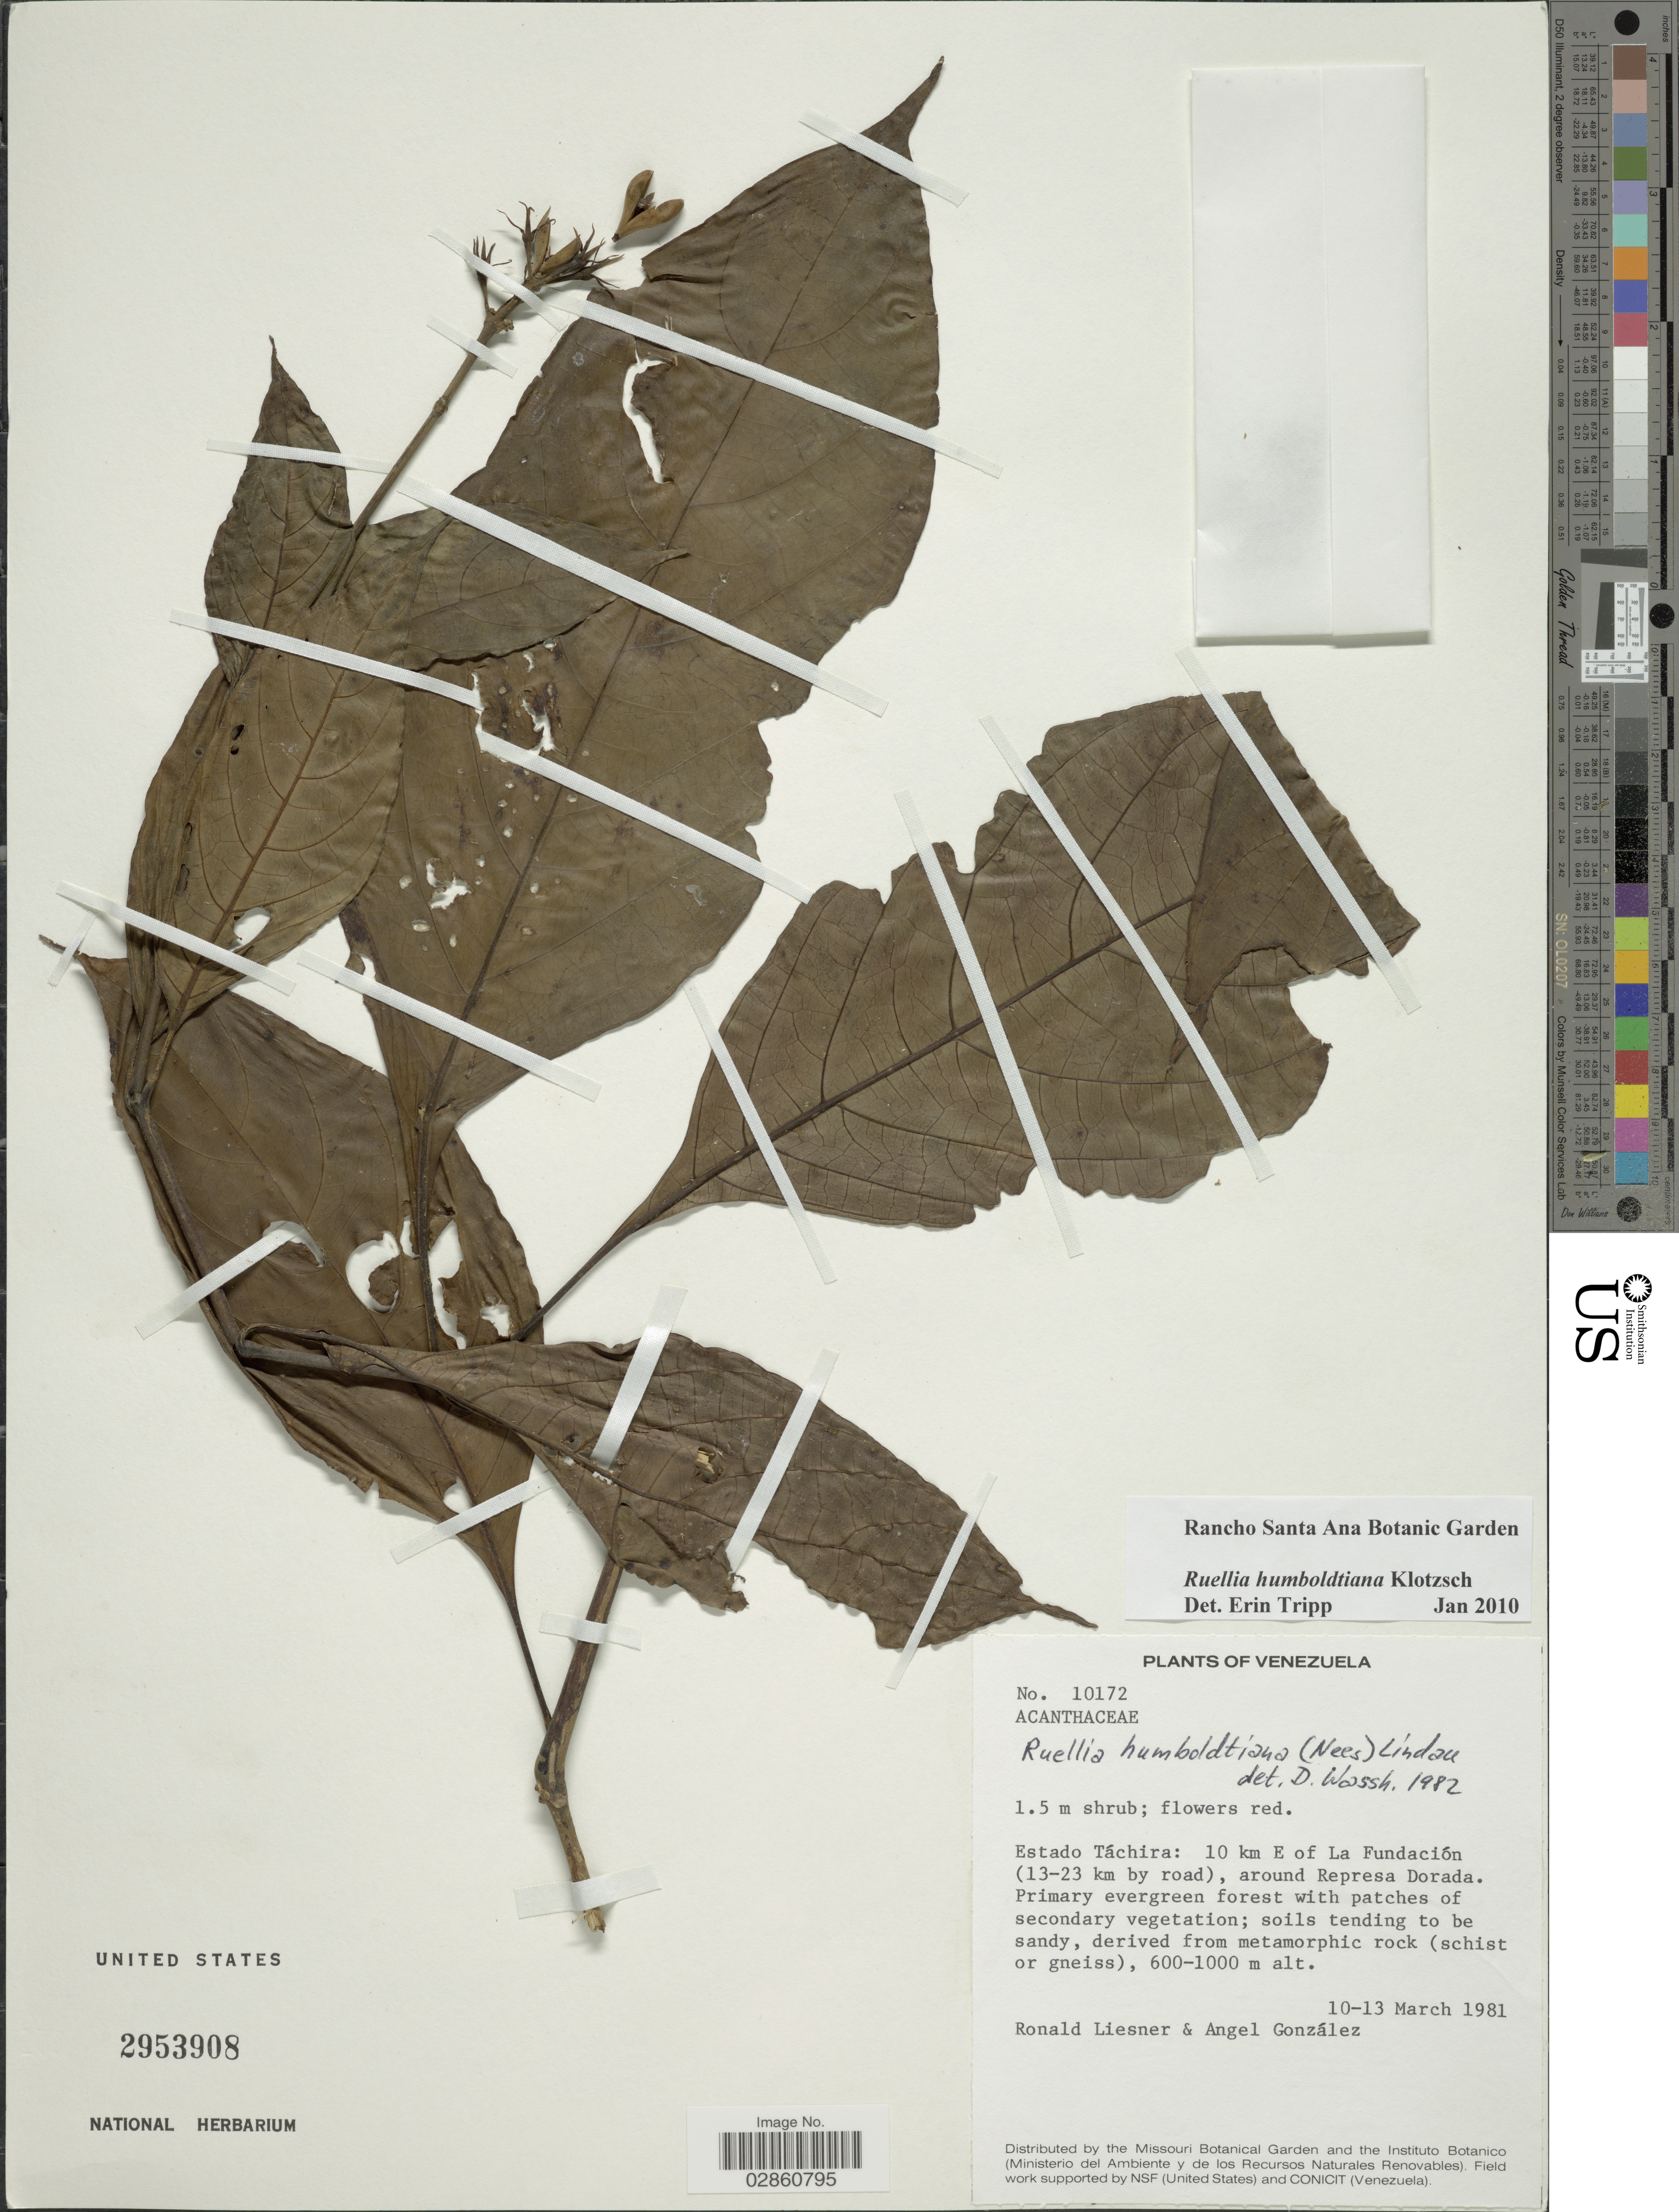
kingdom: Plantae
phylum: Tracheophyta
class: Magnoliopsida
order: Lamiales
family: Acanthaceae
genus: Ruellia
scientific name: Ruellia humboldtiana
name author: (Nees) Lindau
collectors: R. L. Liesner & A. C. González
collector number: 10172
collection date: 1981-03-10/1981-03-13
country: Venezuela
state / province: Tachira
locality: Estado Táchira: 10 km E of La Fundación (13-23 km by road), around Represa Dorada.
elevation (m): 600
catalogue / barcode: US 2953908